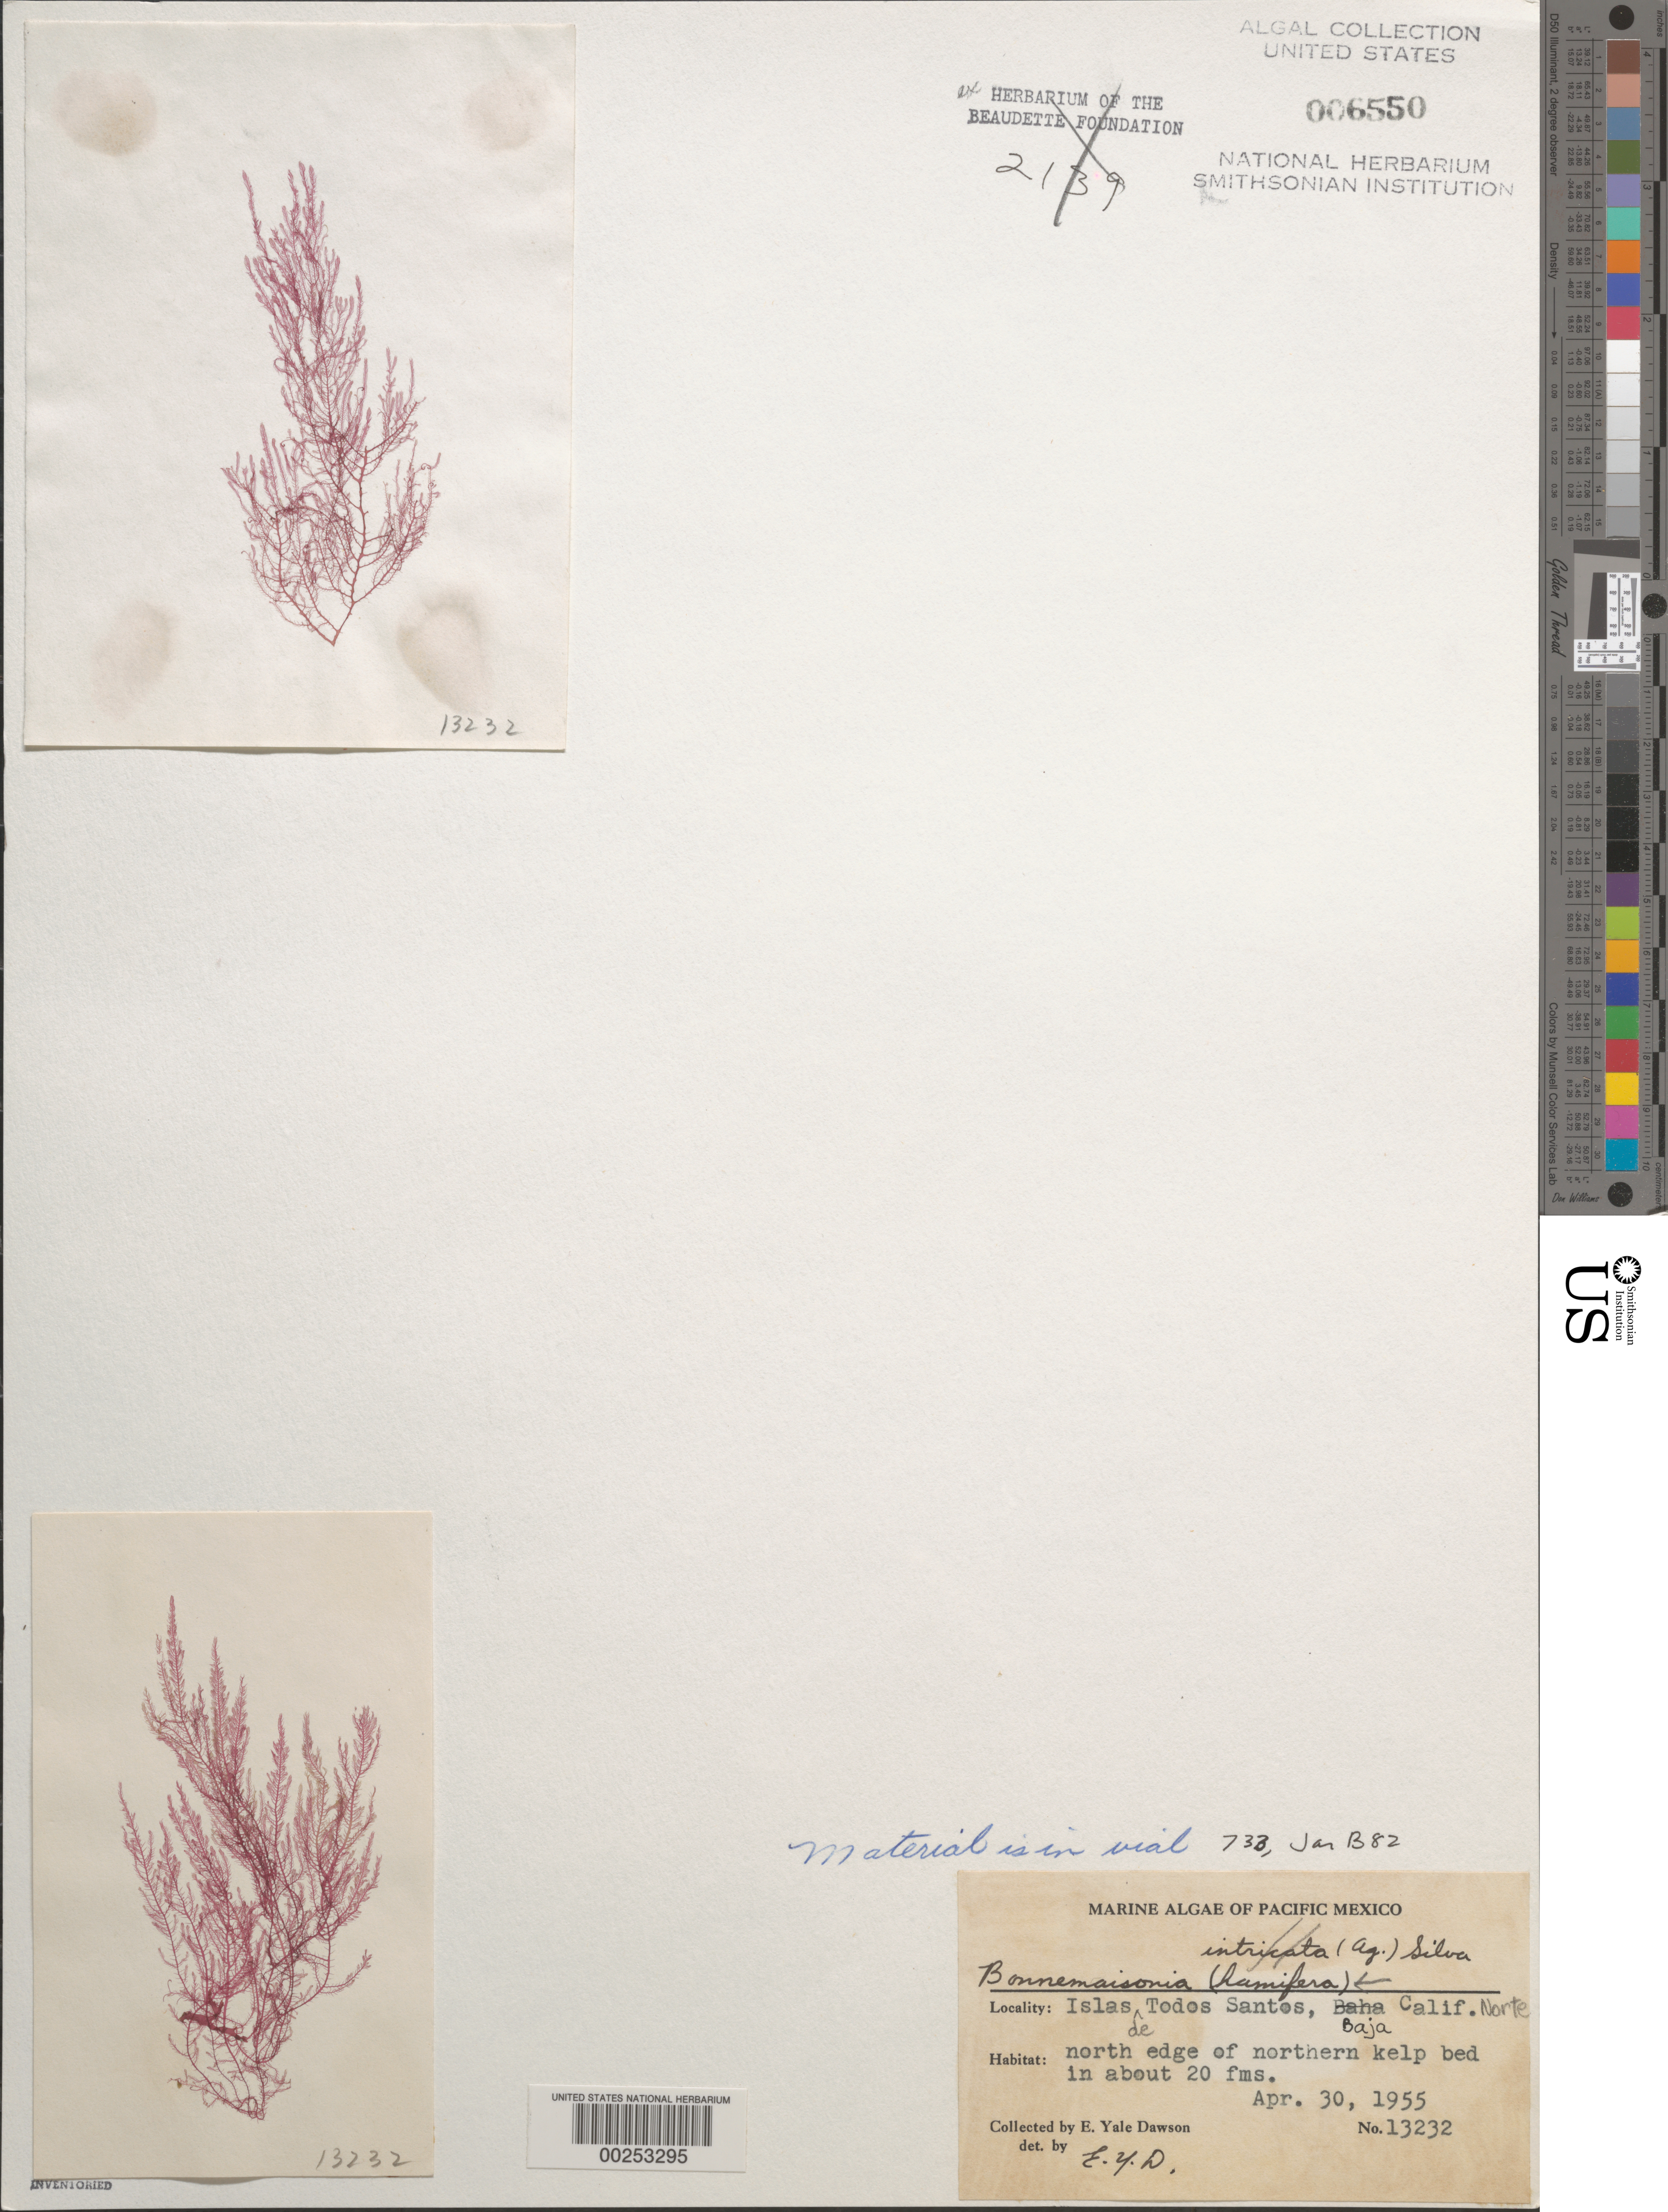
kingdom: Plantae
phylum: Rhodophyta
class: Florideophyceae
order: Bonnemaisoniales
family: Bonnemaisoniaceae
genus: Bonnemaisonia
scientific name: Bonnemaisonia hamifera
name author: P. Hariot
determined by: Dawson, E. Y.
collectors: E. Y. Dawson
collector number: EYD 13232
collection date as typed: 30 Apr 1955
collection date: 1955-04-30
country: Mexico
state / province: Baja California Norte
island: Islas de Todos Santos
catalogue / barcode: US 6550